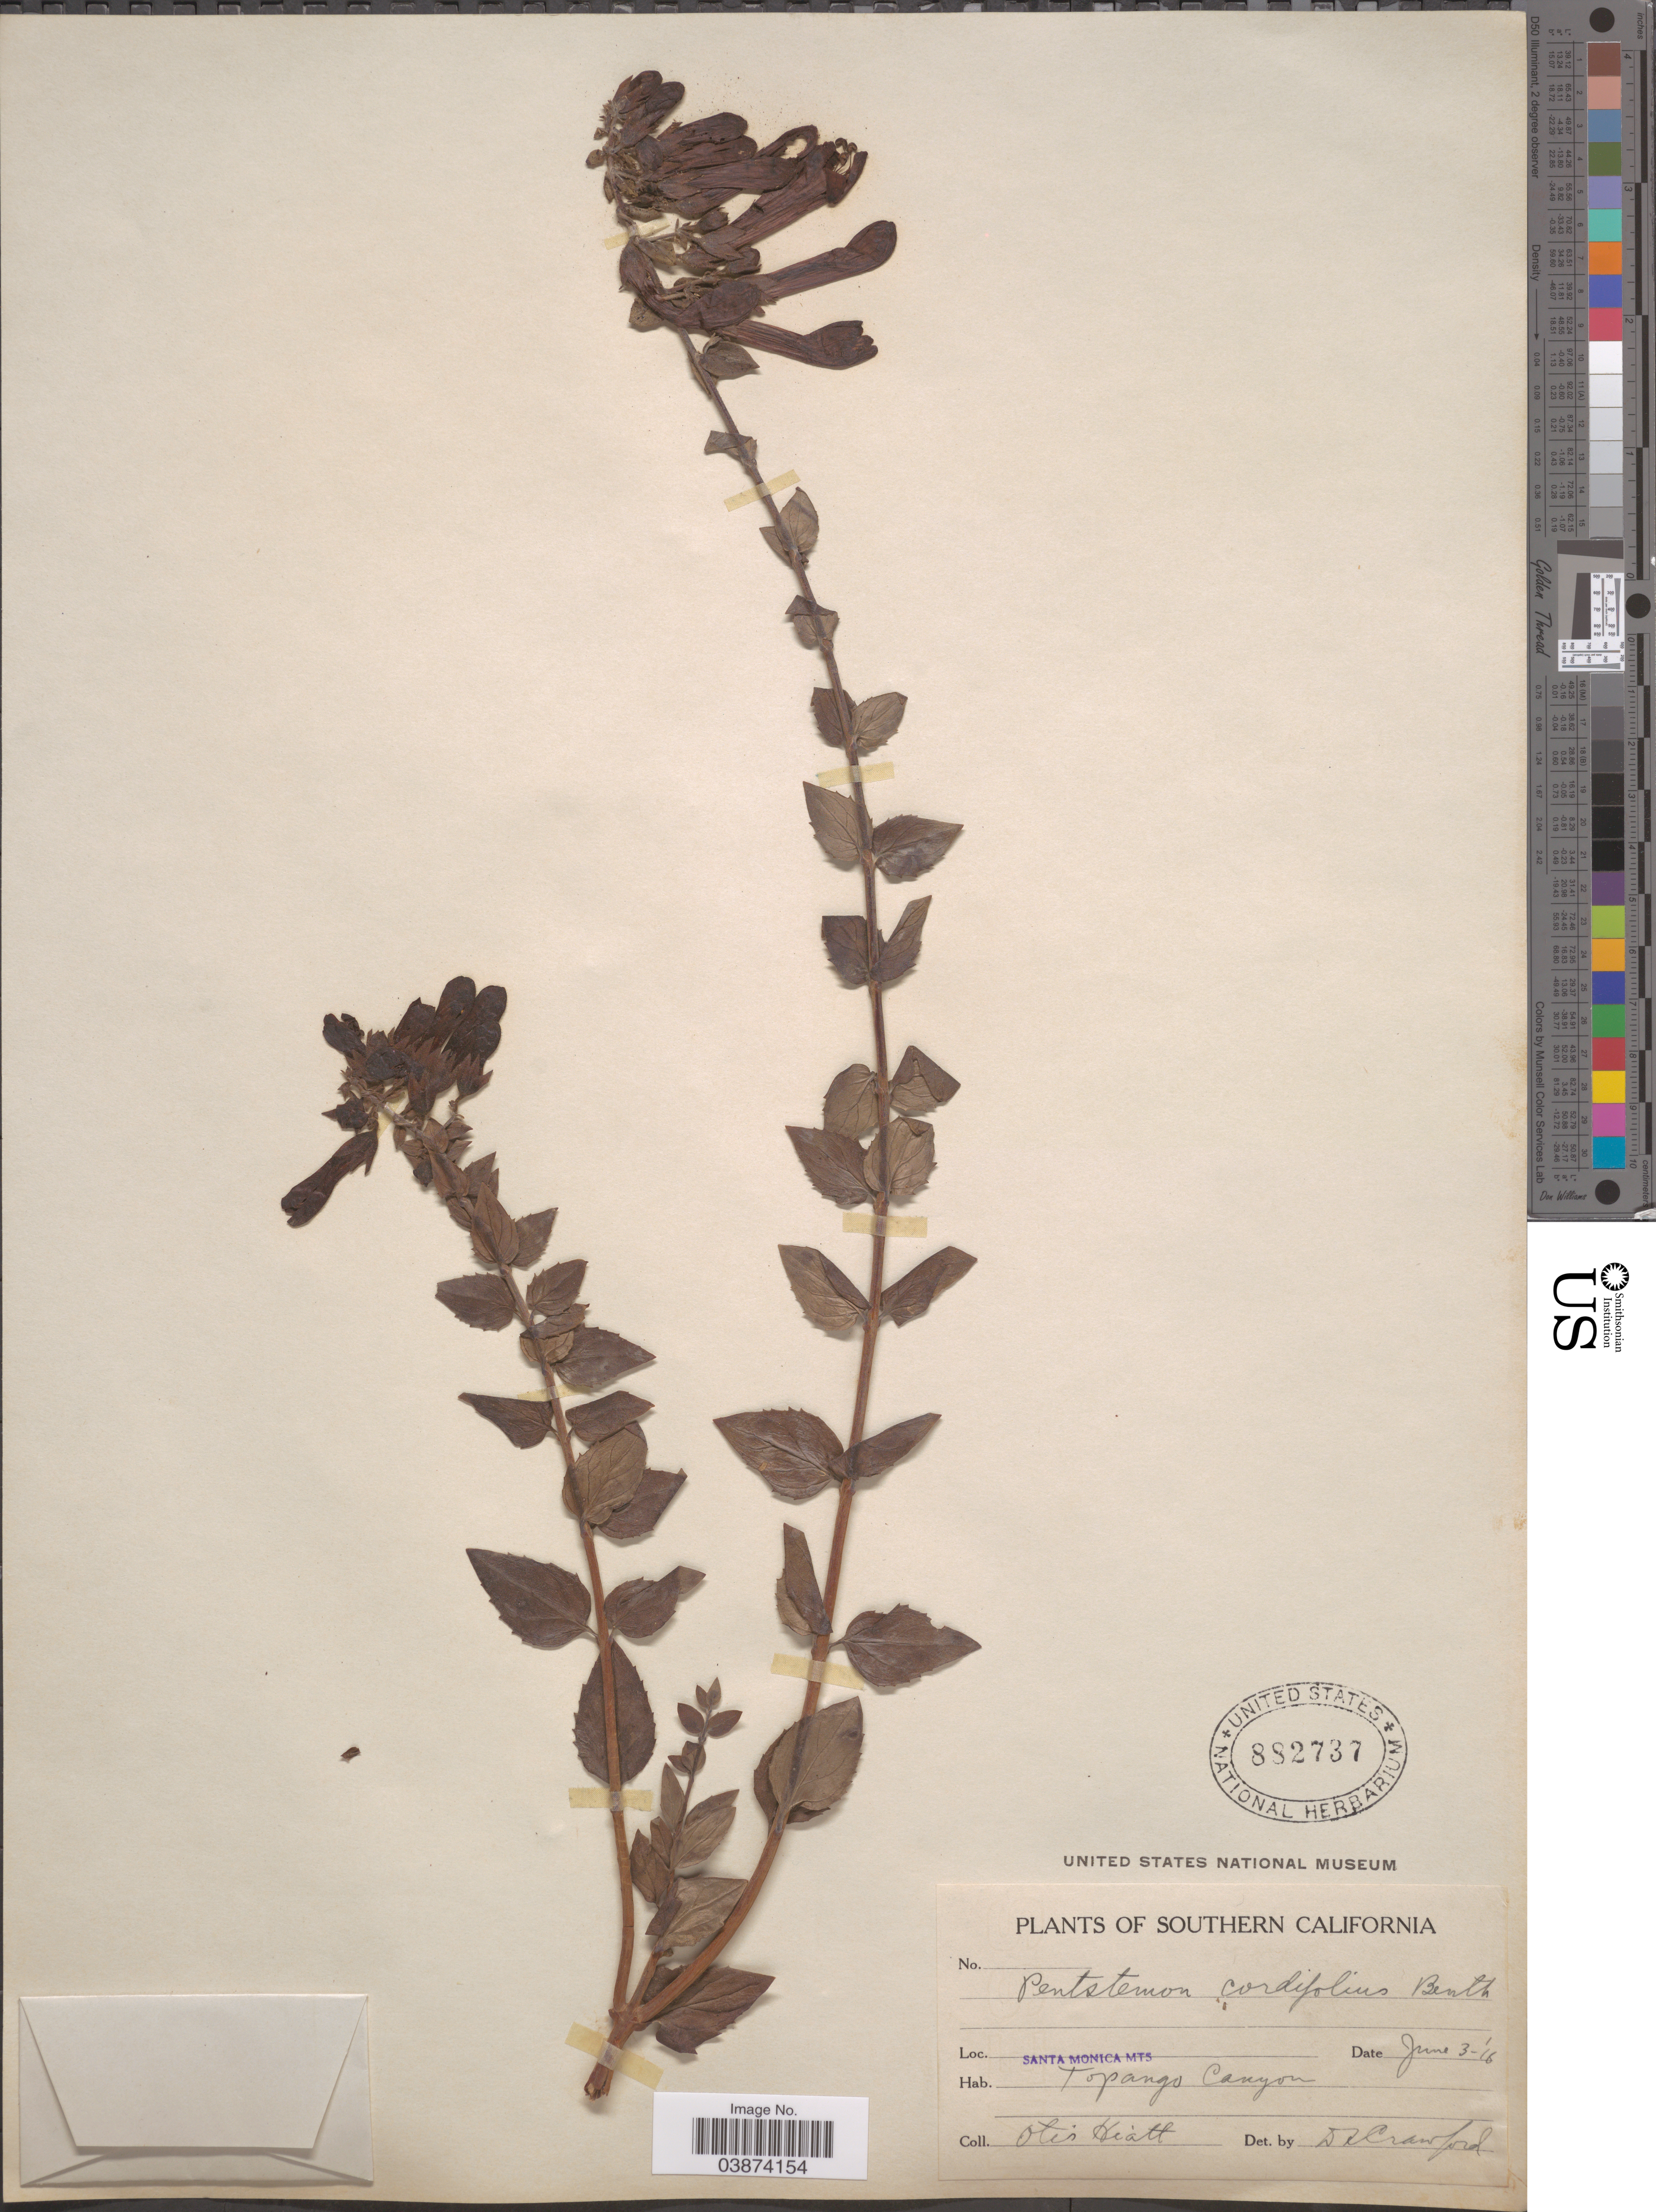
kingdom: Plantae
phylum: Tracheophyta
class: Magnoliopsida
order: Lamiales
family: Plantaginaceae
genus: Penstemon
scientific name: Penstemon cordifolius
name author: Benth.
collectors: O. Hiatt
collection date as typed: Transcribed d/m/y: 3/6/16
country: United States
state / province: California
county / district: Los Angeles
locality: Southern California. Santa Monica Mts. Topango Canyon.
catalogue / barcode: US 882737